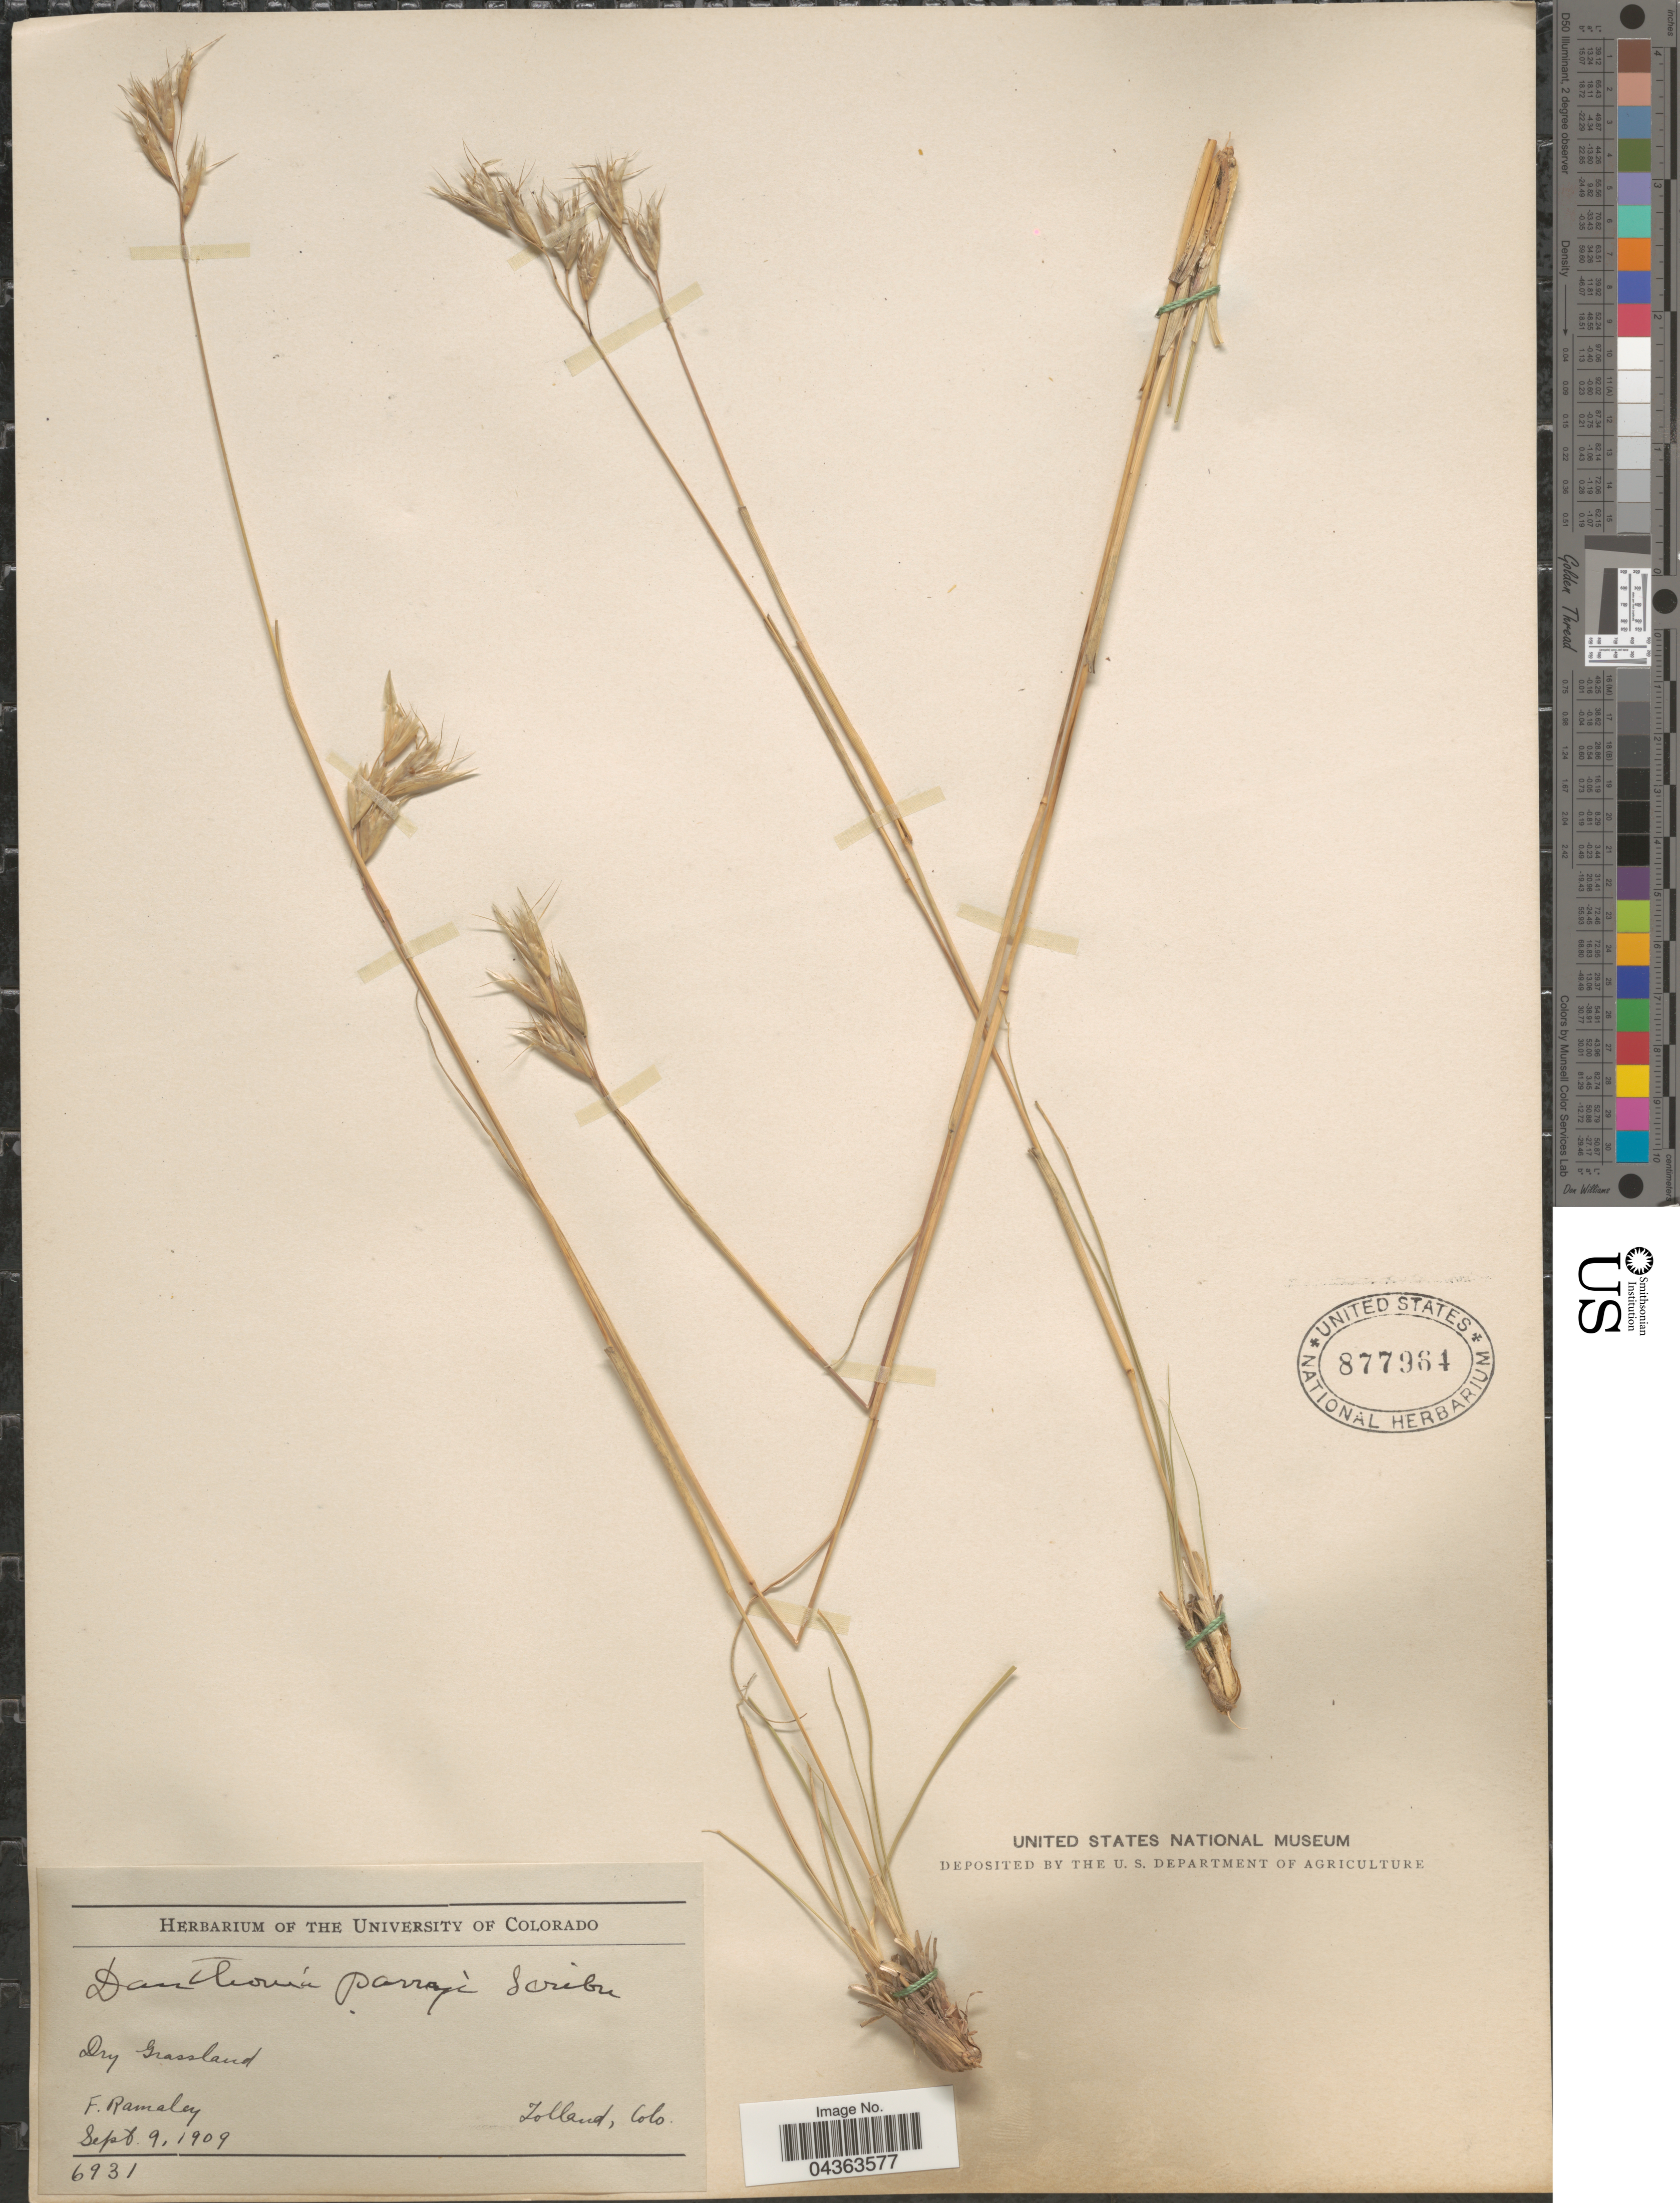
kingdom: Plantae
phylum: Tracheophyta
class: Liliopsida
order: Poales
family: Poaceae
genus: Danthonia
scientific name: Danthonia parryi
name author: Scribn.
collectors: F. Ramaley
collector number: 6931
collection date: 1909-09-09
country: United States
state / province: Colorado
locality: Tolland.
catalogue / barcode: US 877964